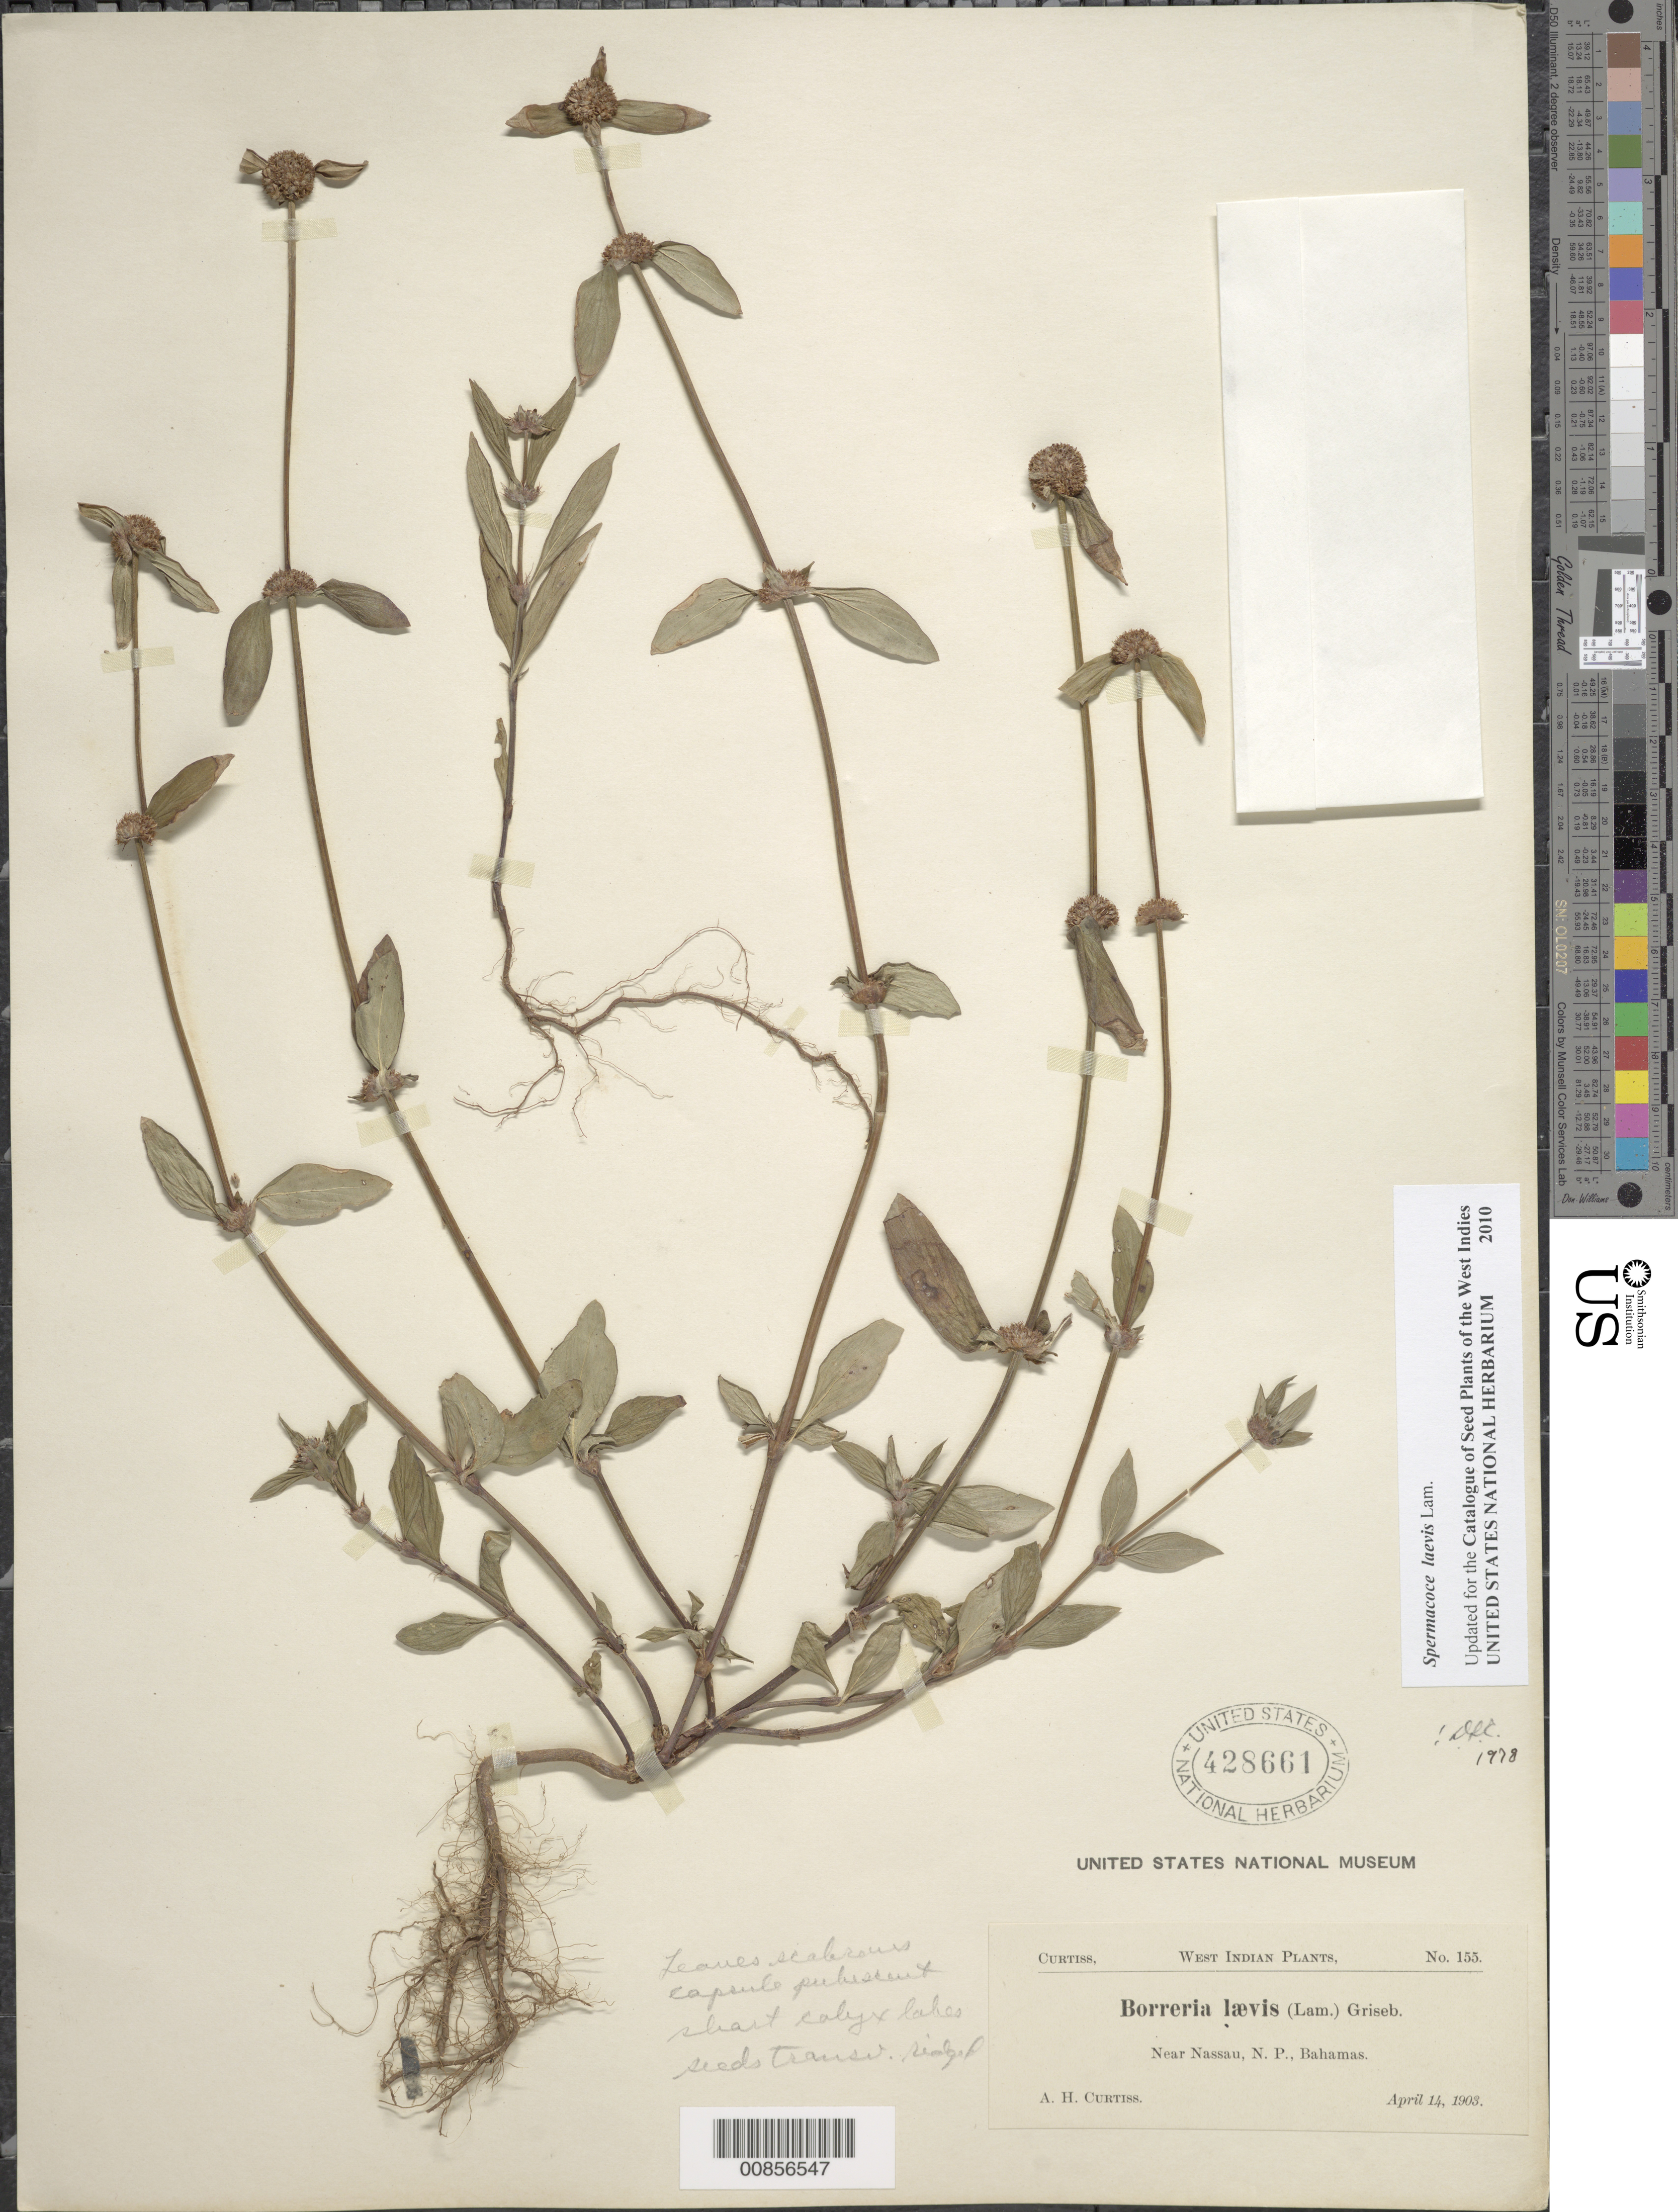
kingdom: Plantae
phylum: Tracheophyta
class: Magnoliopsida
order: Gentianales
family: Rubiaceae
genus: Spermacoce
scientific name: Spermacoce laevis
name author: Lam.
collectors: A. H. Curtiss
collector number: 155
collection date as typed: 14 Apr 1903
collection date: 1903-04-14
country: Bahamas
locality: Near Nassau, N. P.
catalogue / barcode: US 428661